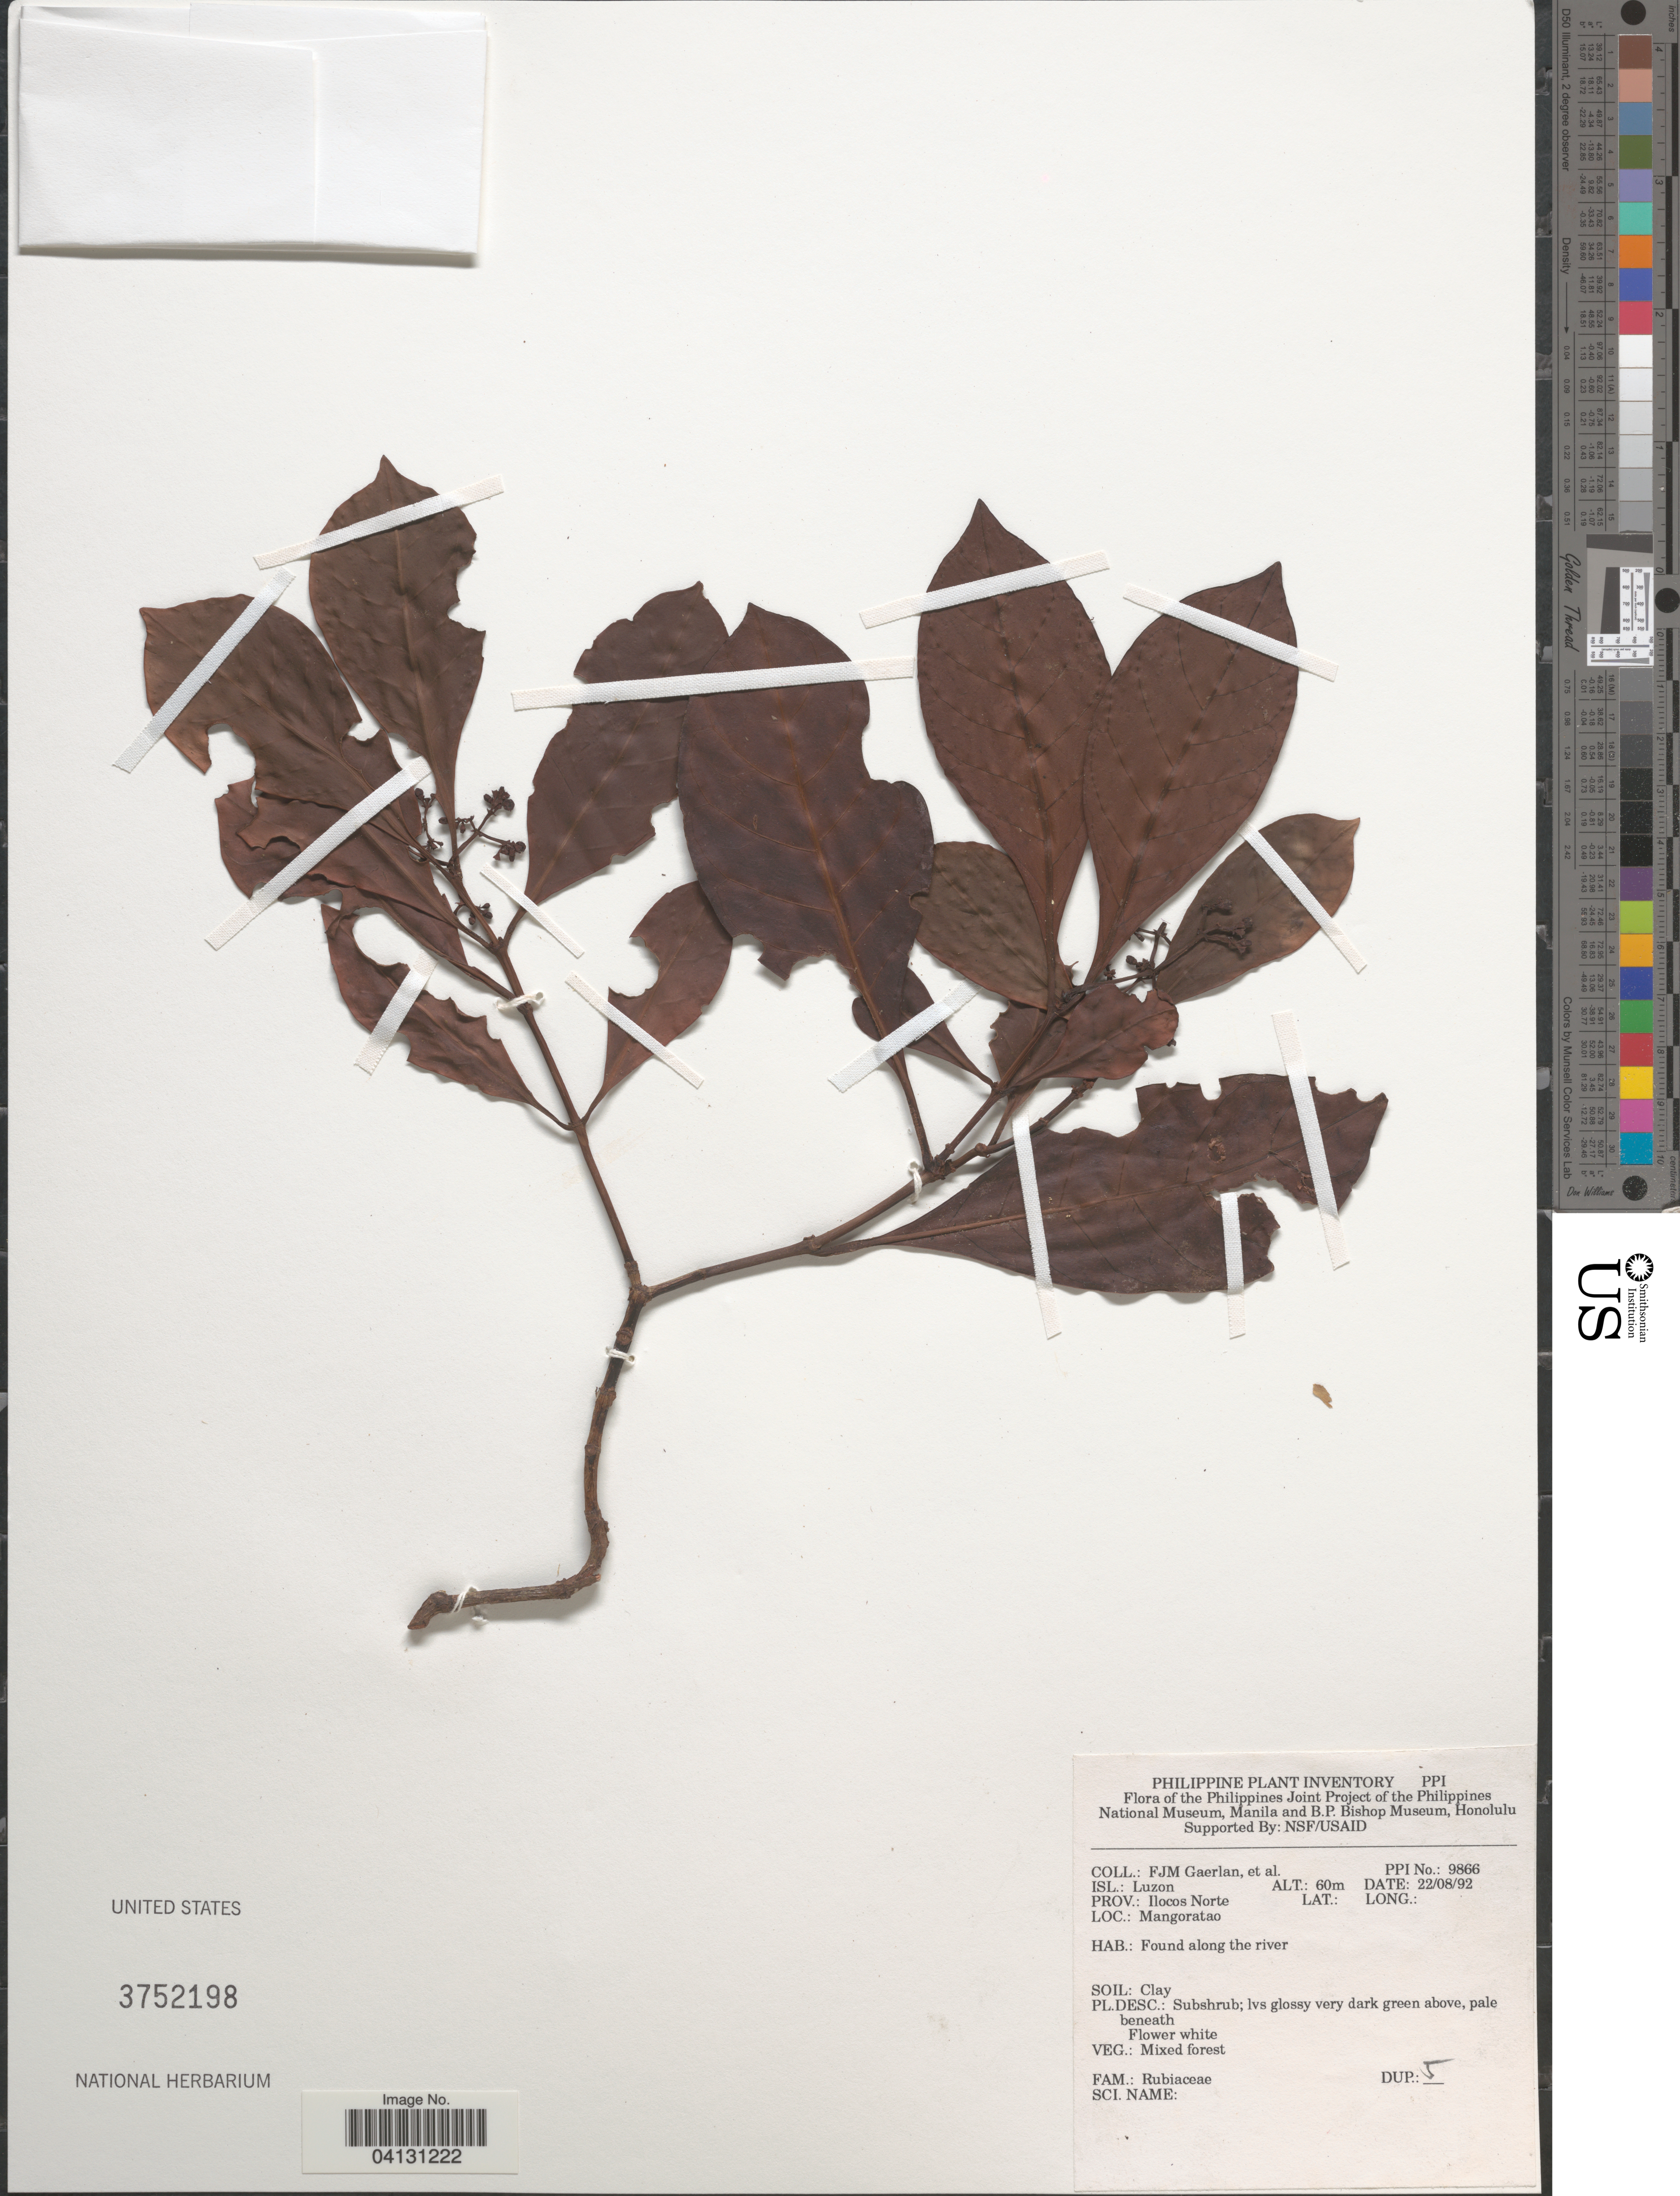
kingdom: Plantae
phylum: Tracheophyta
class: Magnoliopsida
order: Gentianales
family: Rubiaceae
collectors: F. Gaerlan & et al.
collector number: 9866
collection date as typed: Transcribed d/m/y: 22/8/92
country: Philippines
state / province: Ilocos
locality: Isl.: Luzon. Prov.: Ilocos Norte. Mangoratao.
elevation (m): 60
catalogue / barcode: US 3752198